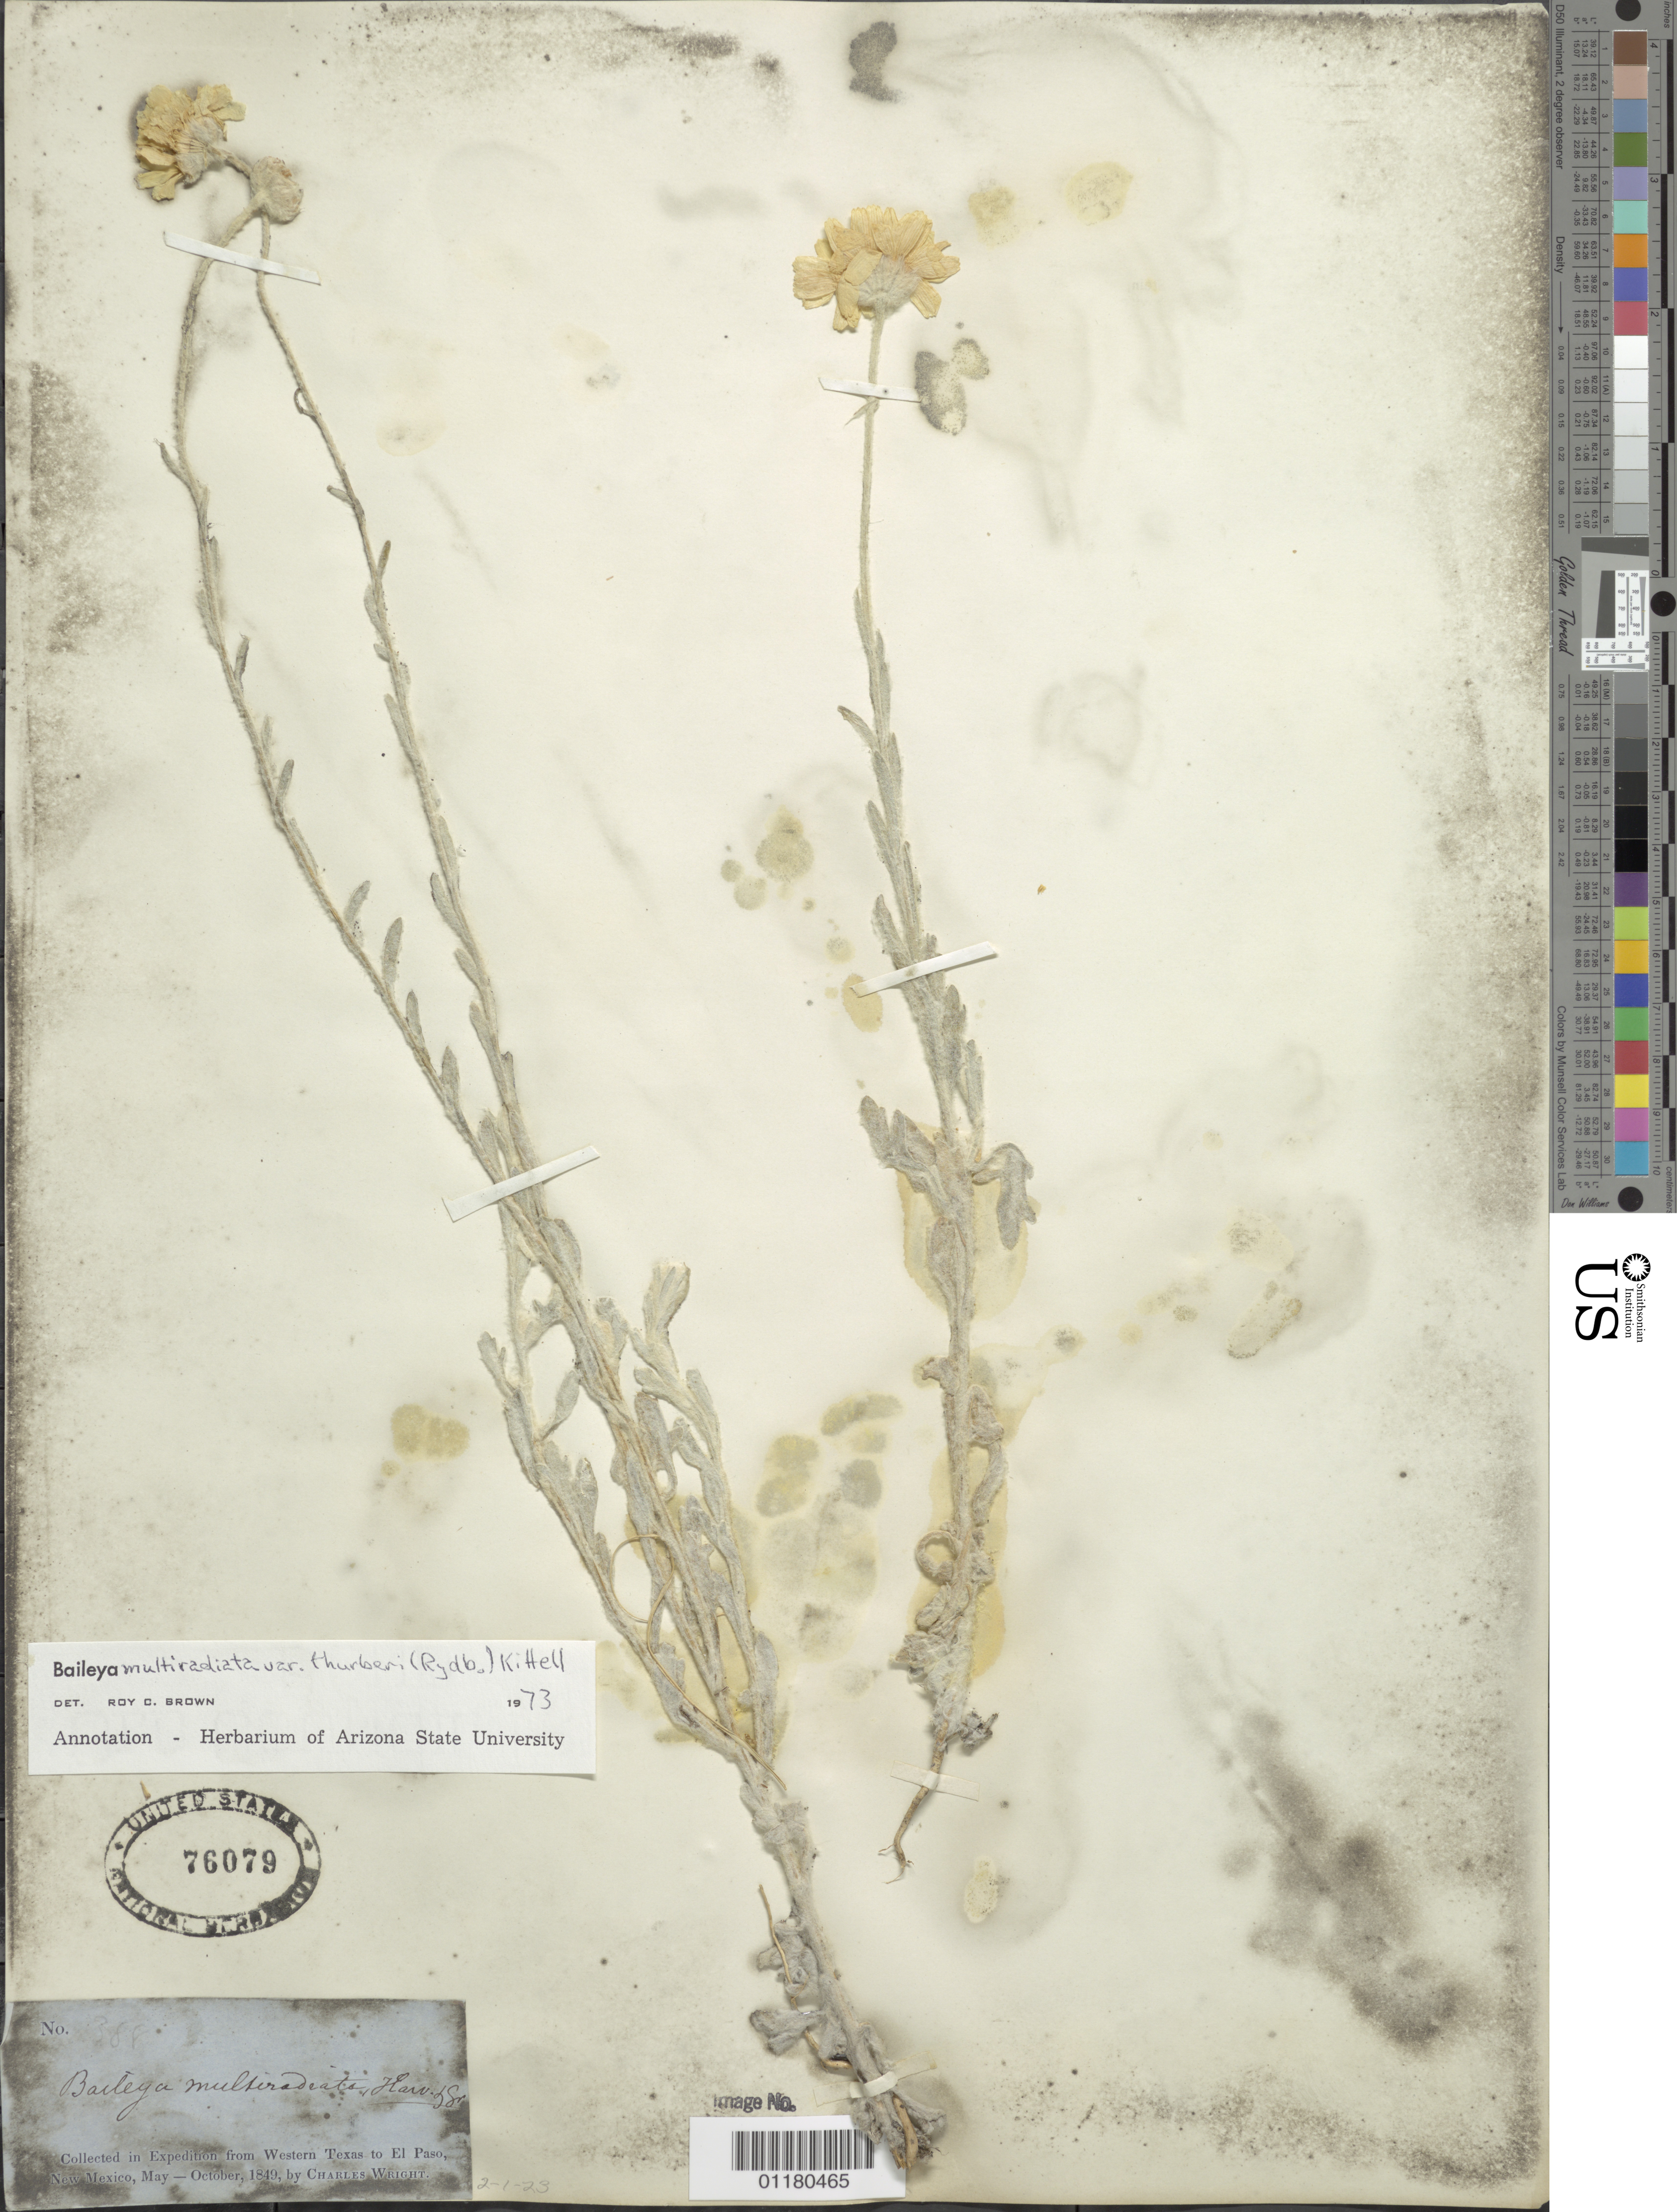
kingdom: Plantae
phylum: Tracheophyta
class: Magnoliopsida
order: Asterales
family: Asteraceae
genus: Baileya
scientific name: Baileya multiradiata var. thurberi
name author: (Rydb.) Kittell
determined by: Brown, Roy C.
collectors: C. Wright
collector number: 388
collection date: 1849-05/1849-10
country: United States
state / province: New Mexico / Texas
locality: from Western Texas to El Paso, New Mexico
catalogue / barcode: US 76079